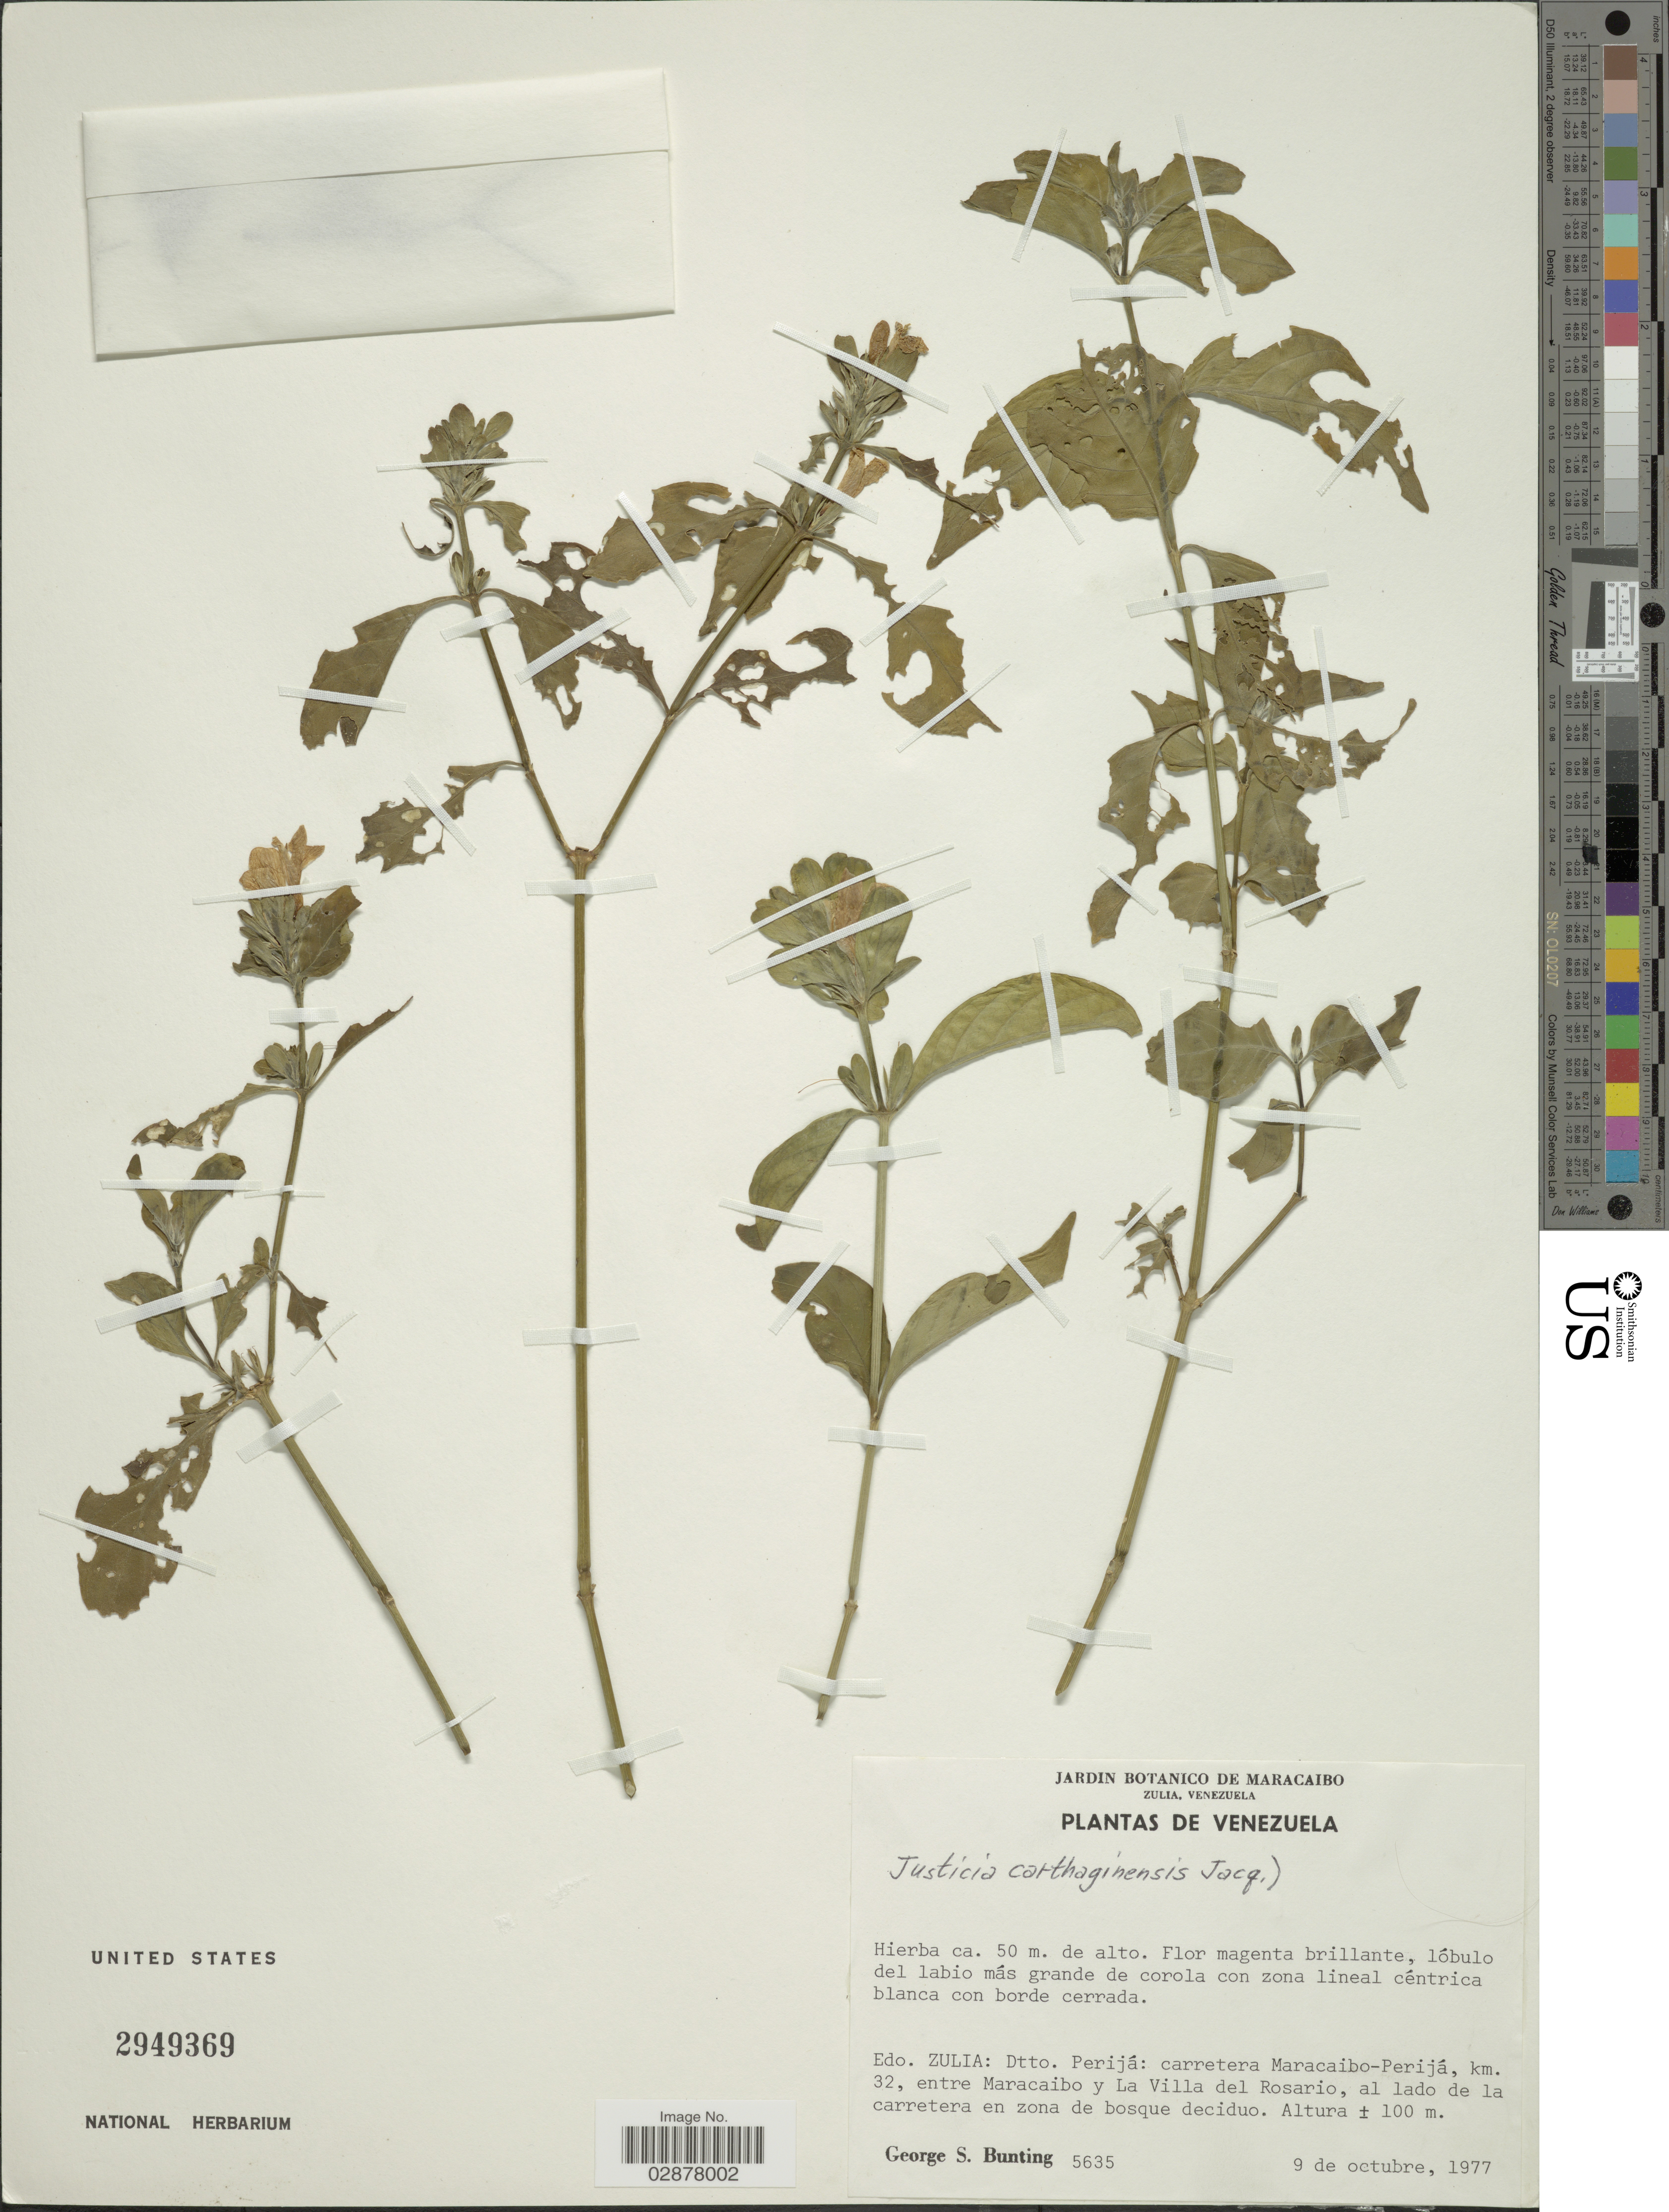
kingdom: Plantae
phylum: Tracheophyta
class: Magnoliopsida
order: Lamiales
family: Acanthaceae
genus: Justicia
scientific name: Justicia carthaginensis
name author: Jacq.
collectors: G. S. Bunting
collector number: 5635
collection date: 1977-10-09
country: Venezuela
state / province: Zulia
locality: Dtto. Perijá, carretera Maracaibo-Perijá, km. 32 entre Maracaibo y La Villa del Rosario, al lado de la carretera en zonda de bosque deciduo.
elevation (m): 100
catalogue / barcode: US 2949369